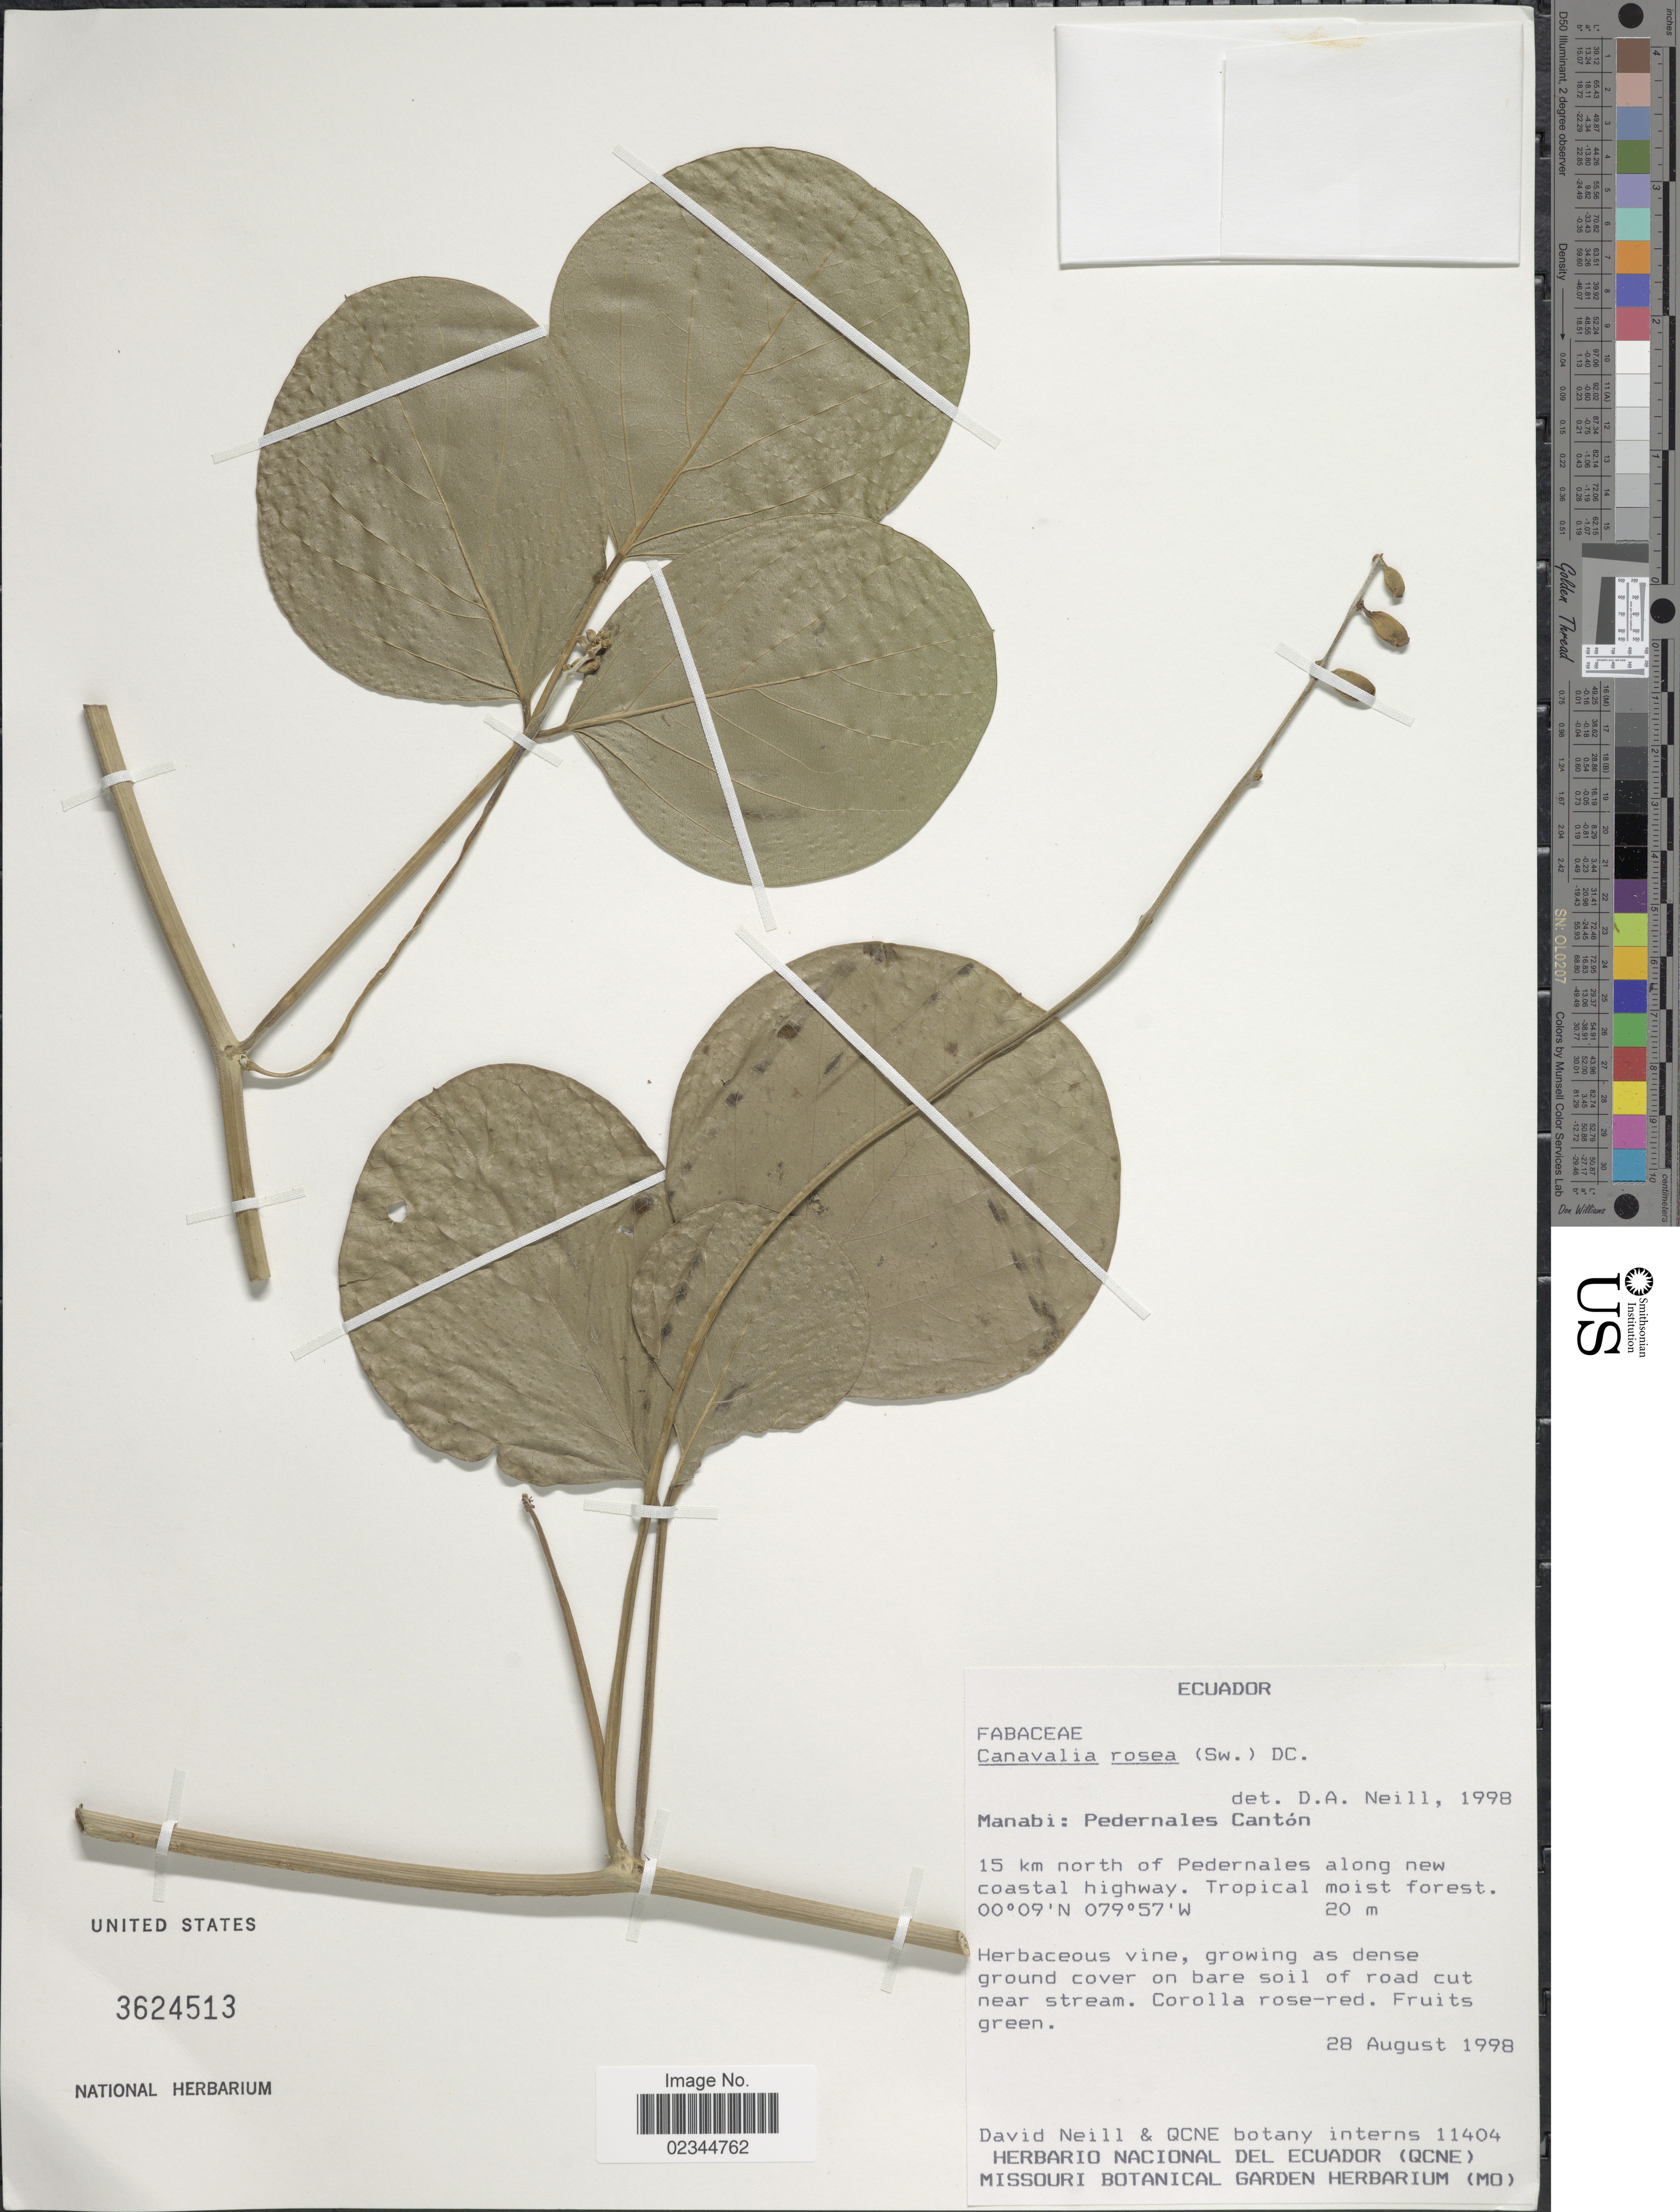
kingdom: Plantae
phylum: Tracheophyta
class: Magnoliopsida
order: Fabales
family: Fabaceae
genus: Canavalia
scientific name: Canavalia rosea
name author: (Sw.) DC.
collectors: D. A. Neill & QCNE botany interns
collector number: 11404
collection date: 1998-08-28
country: Ecuador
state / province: Manabí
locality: Pedernales Canton. 15 km north of Pedernales along new coastal highway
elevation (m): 20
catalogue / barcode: US 3624513